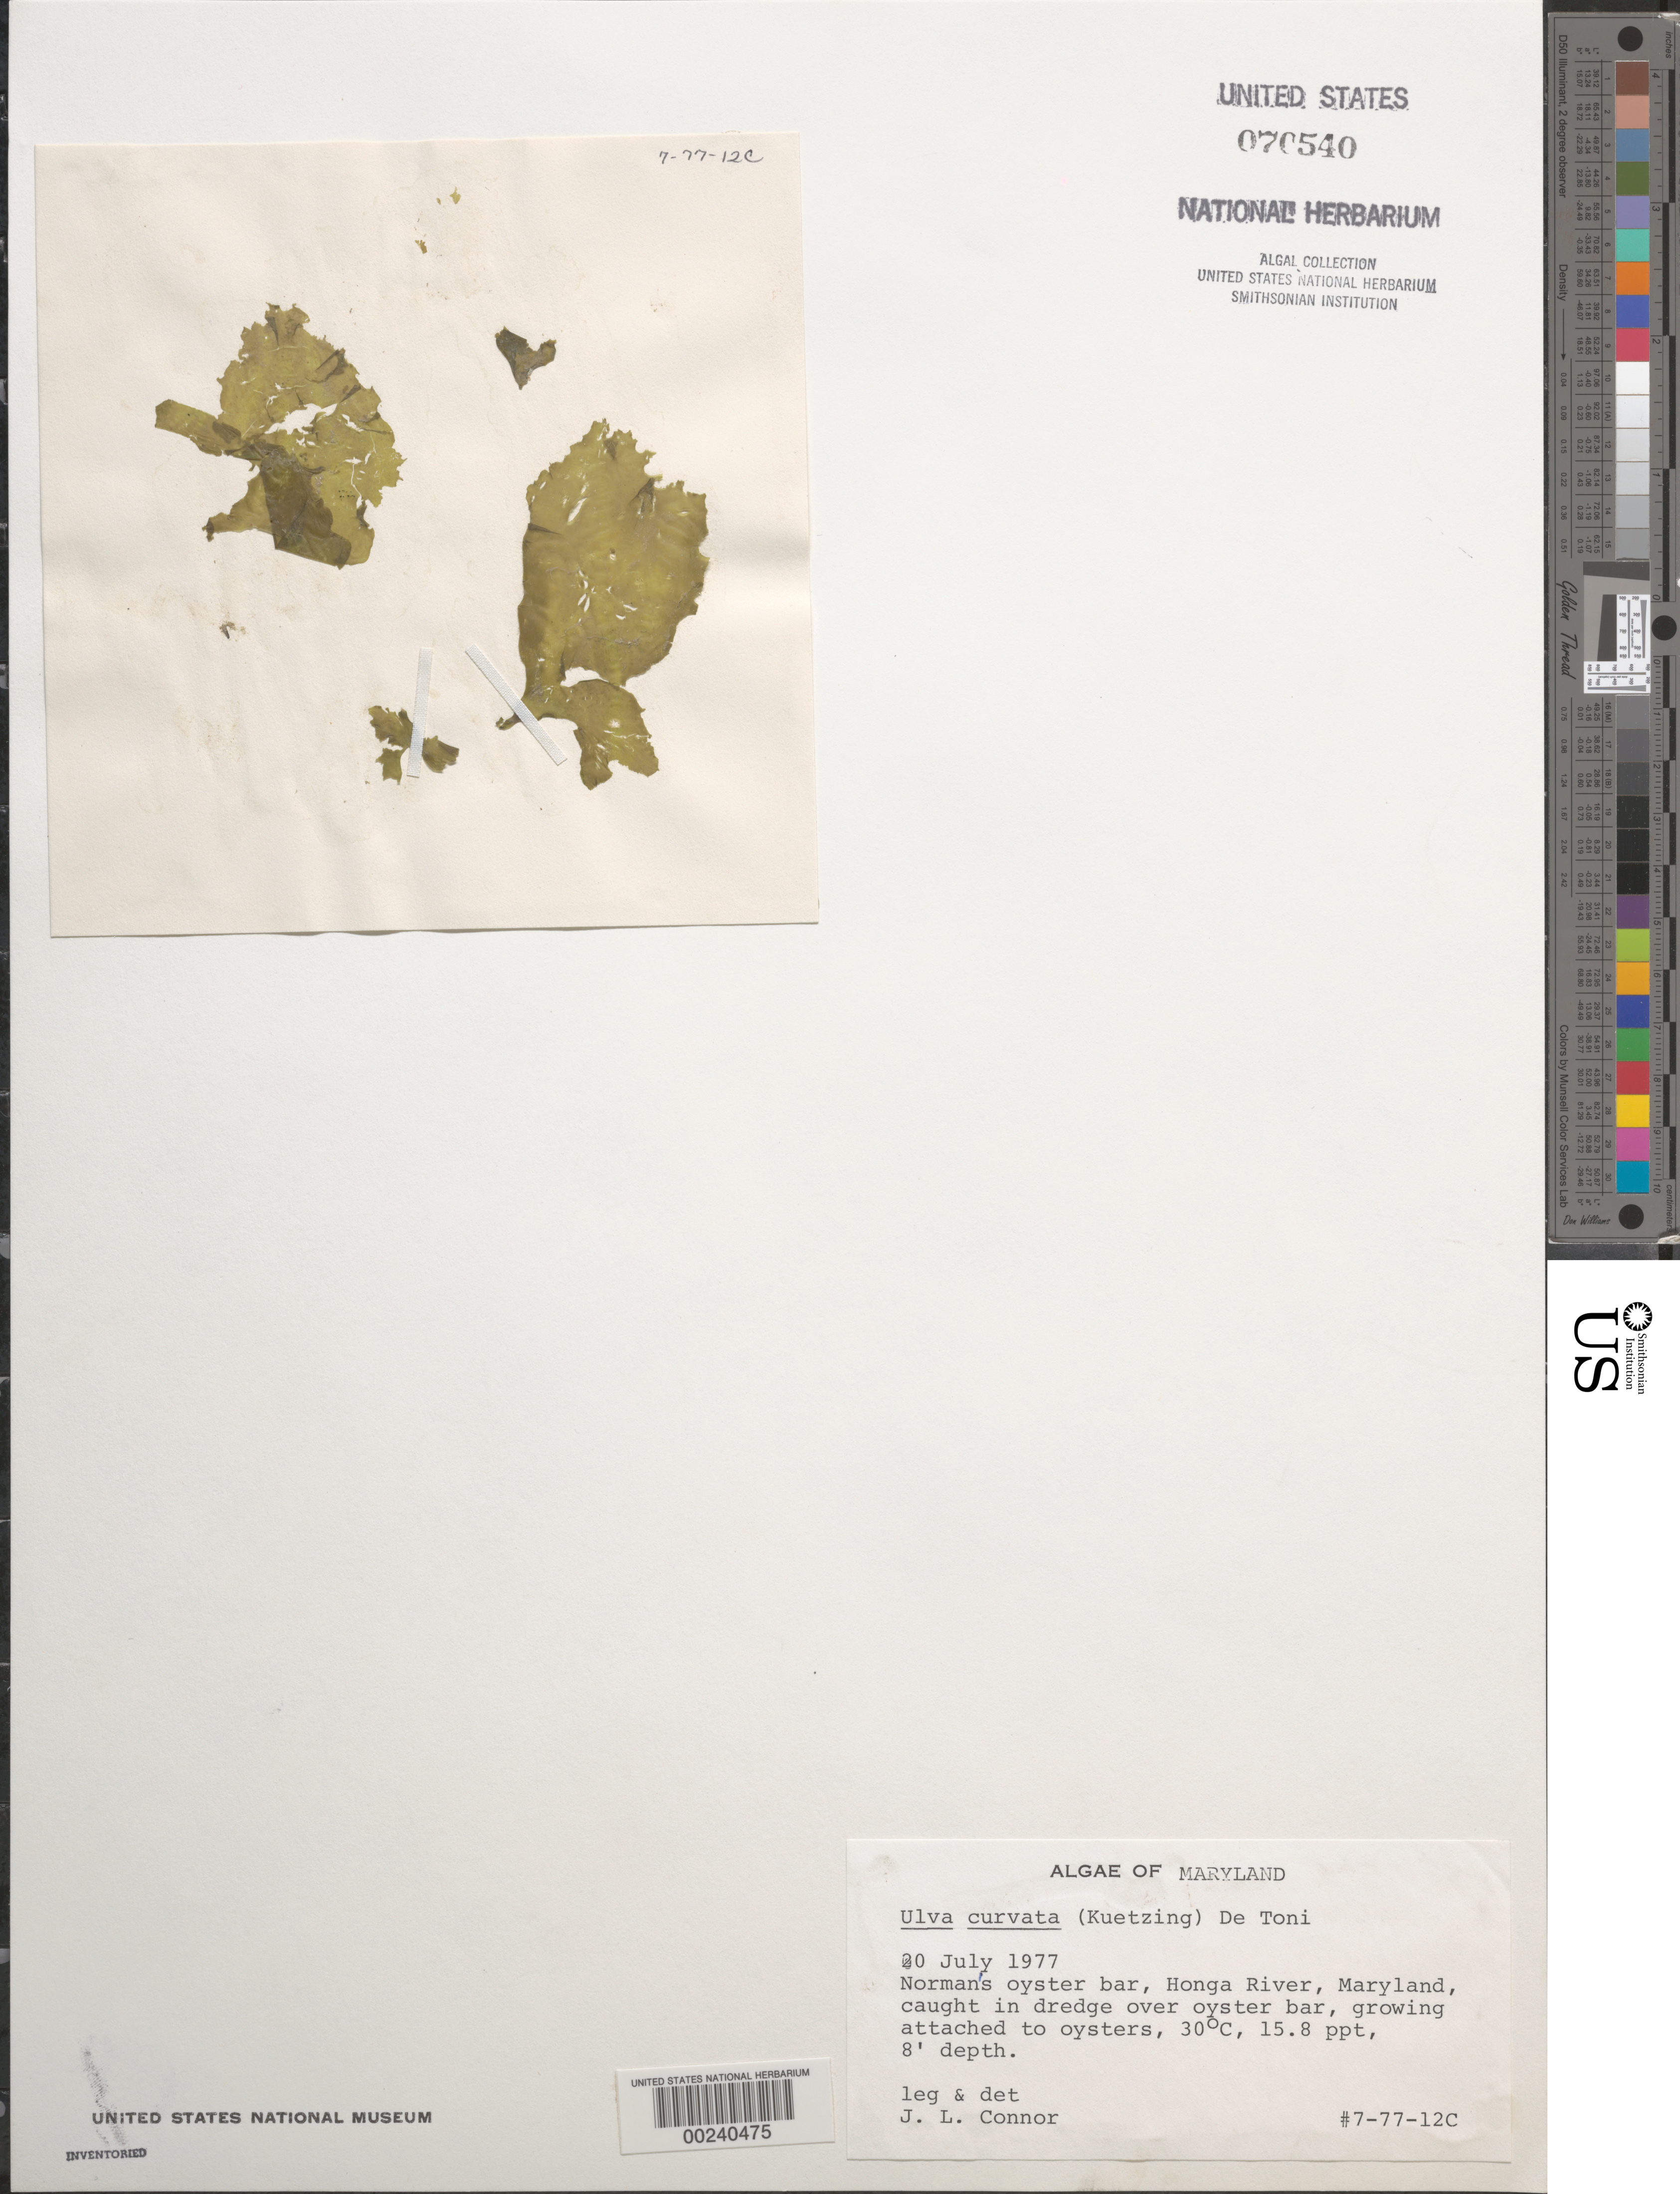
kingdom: Plantae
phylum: Chlorophyta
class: Ulvophyceae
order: Ulvales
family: Ulvaceae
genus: Ulva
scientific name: Ulva curvata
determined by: Connor, J. L.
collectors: J. Connor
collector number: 7-77-12c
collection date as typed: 20 Jul 1977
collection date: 1977-07-20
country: United States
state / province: Maryland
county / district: Dorchester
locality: Norman's Oyster Bar, Honga River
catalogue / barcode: US 70540